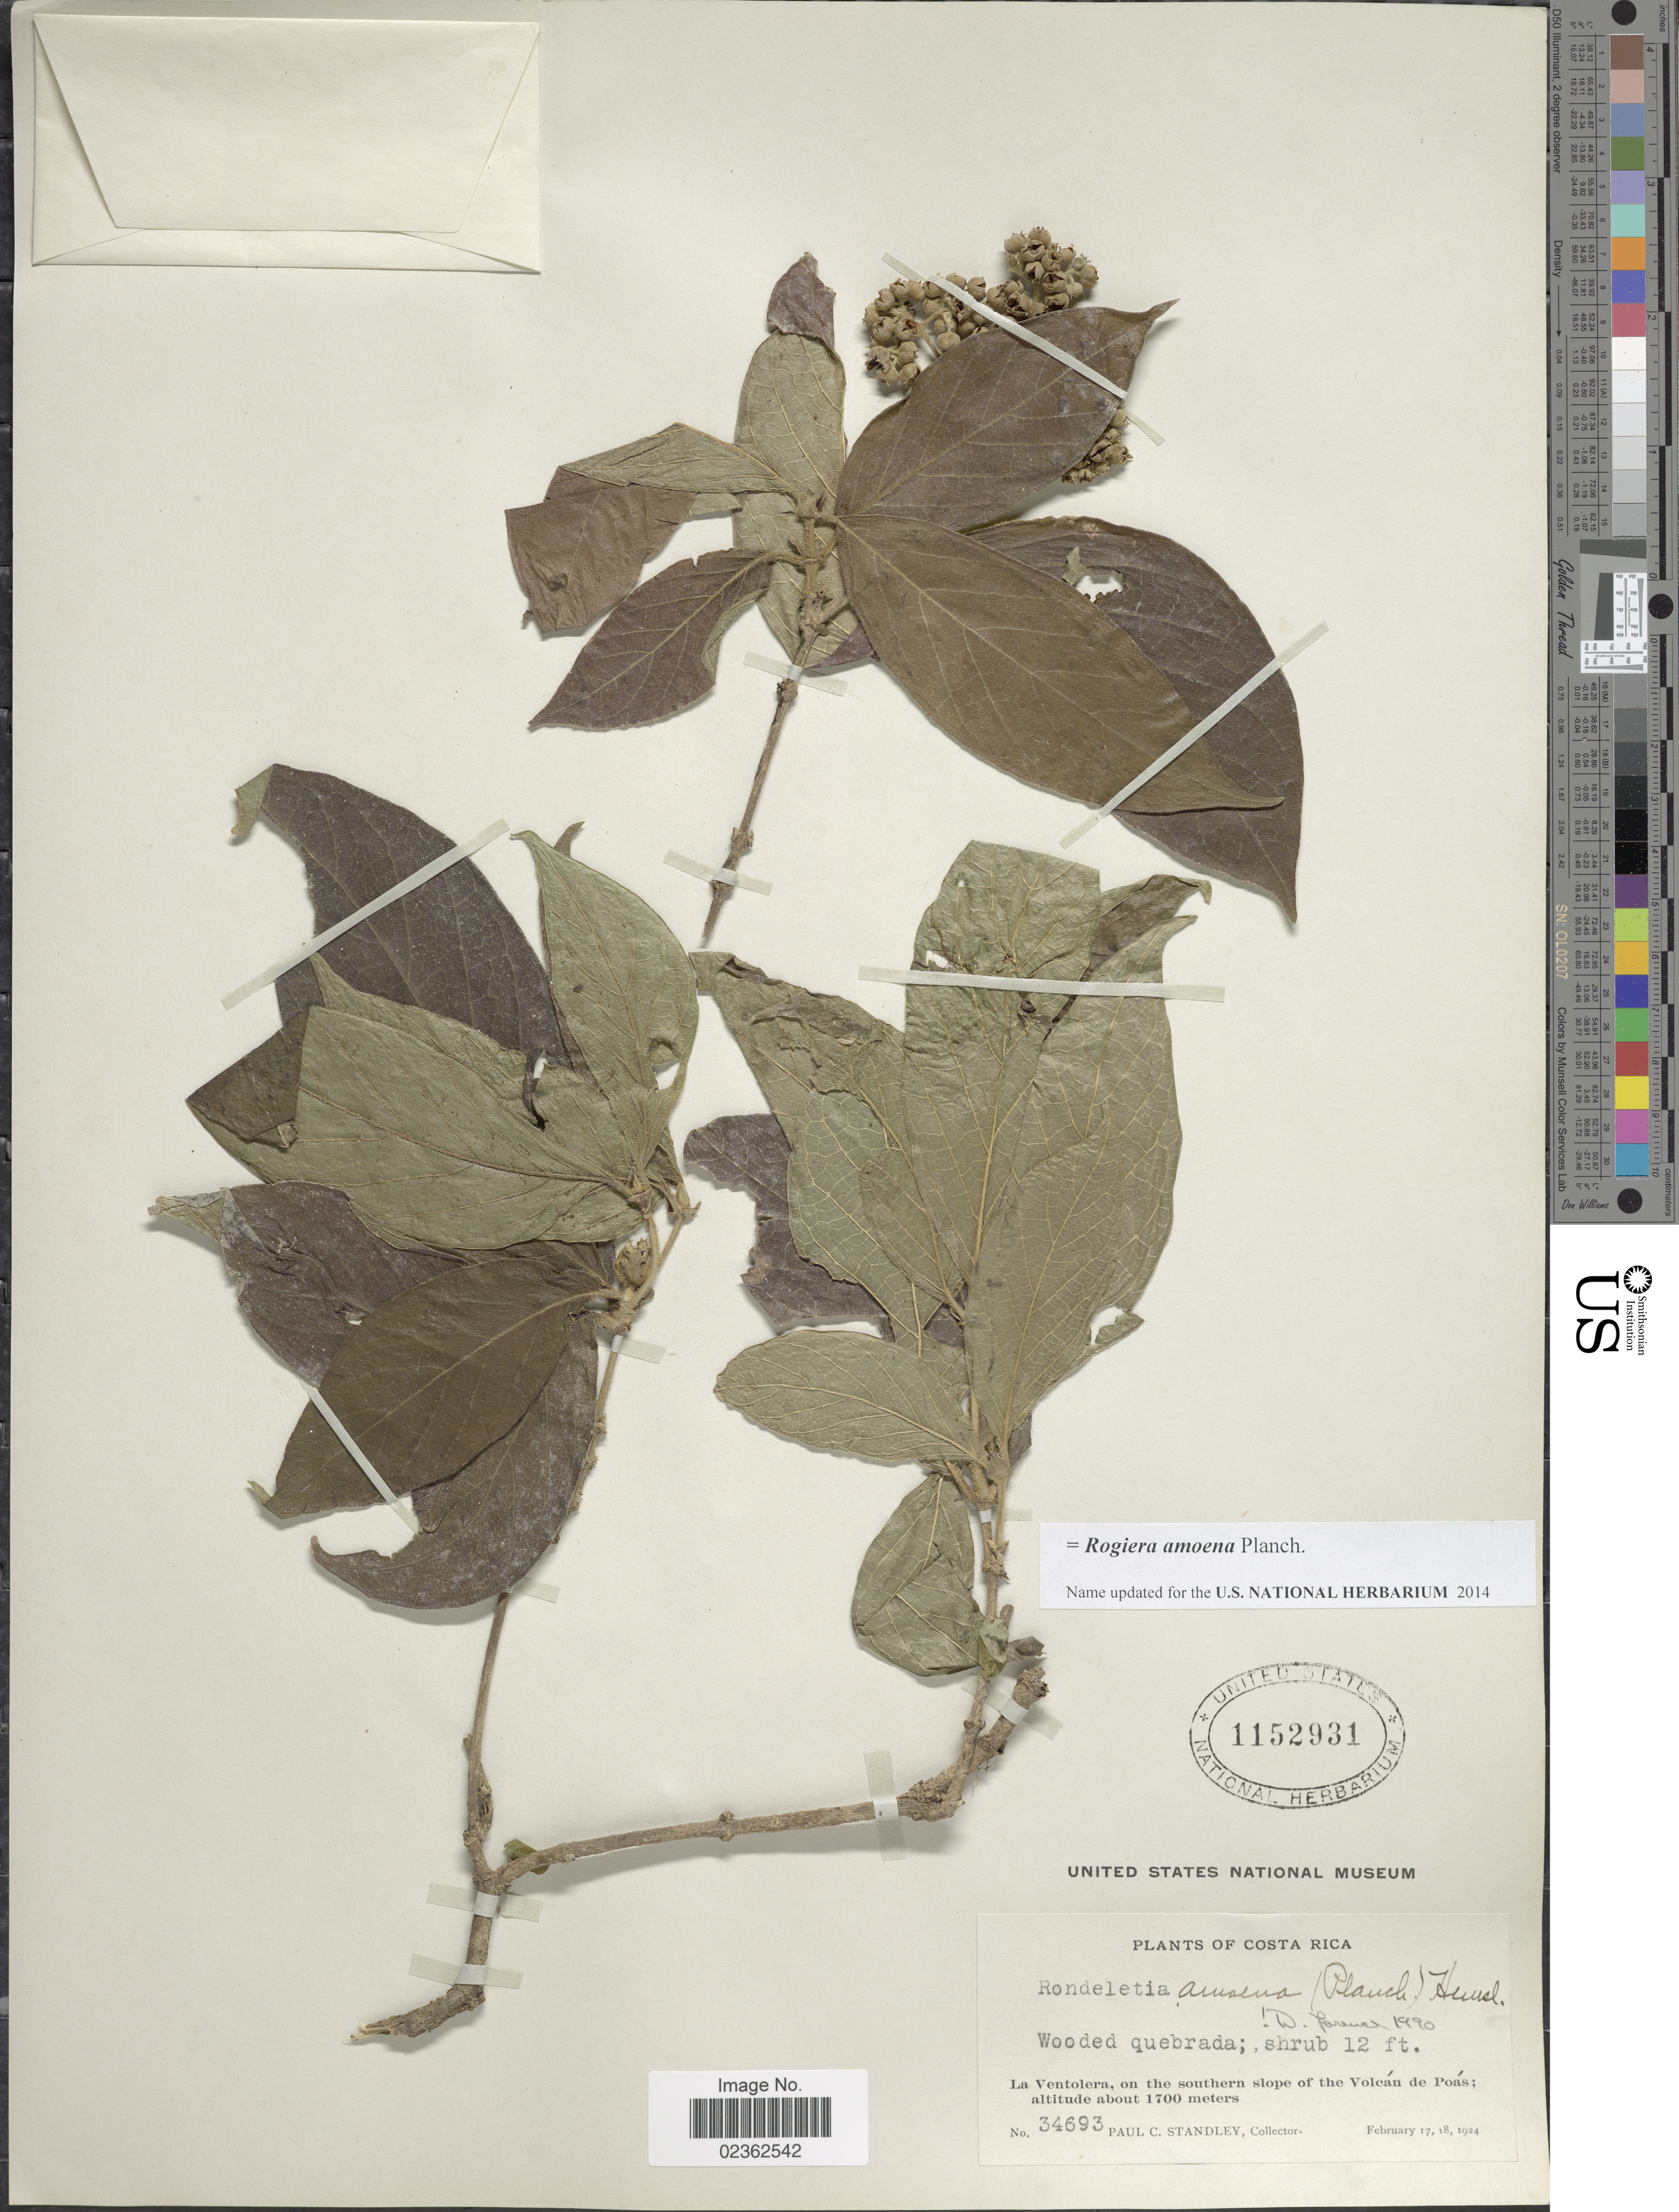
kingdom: Plantae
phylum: Tracheophyta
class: Magnoliopsida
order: Gentianales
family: Rubiaceae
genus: Rogiera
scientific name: Rogiera amoena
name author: Planch.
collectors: P. C. Standley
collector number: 34693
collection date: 1924-02-17/1924-02-18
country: Costa Rica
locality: Wooded quebrada, La Ventolera, on the southern slope of the Volcan Poas.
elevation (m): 1700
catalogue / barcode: US 1152931